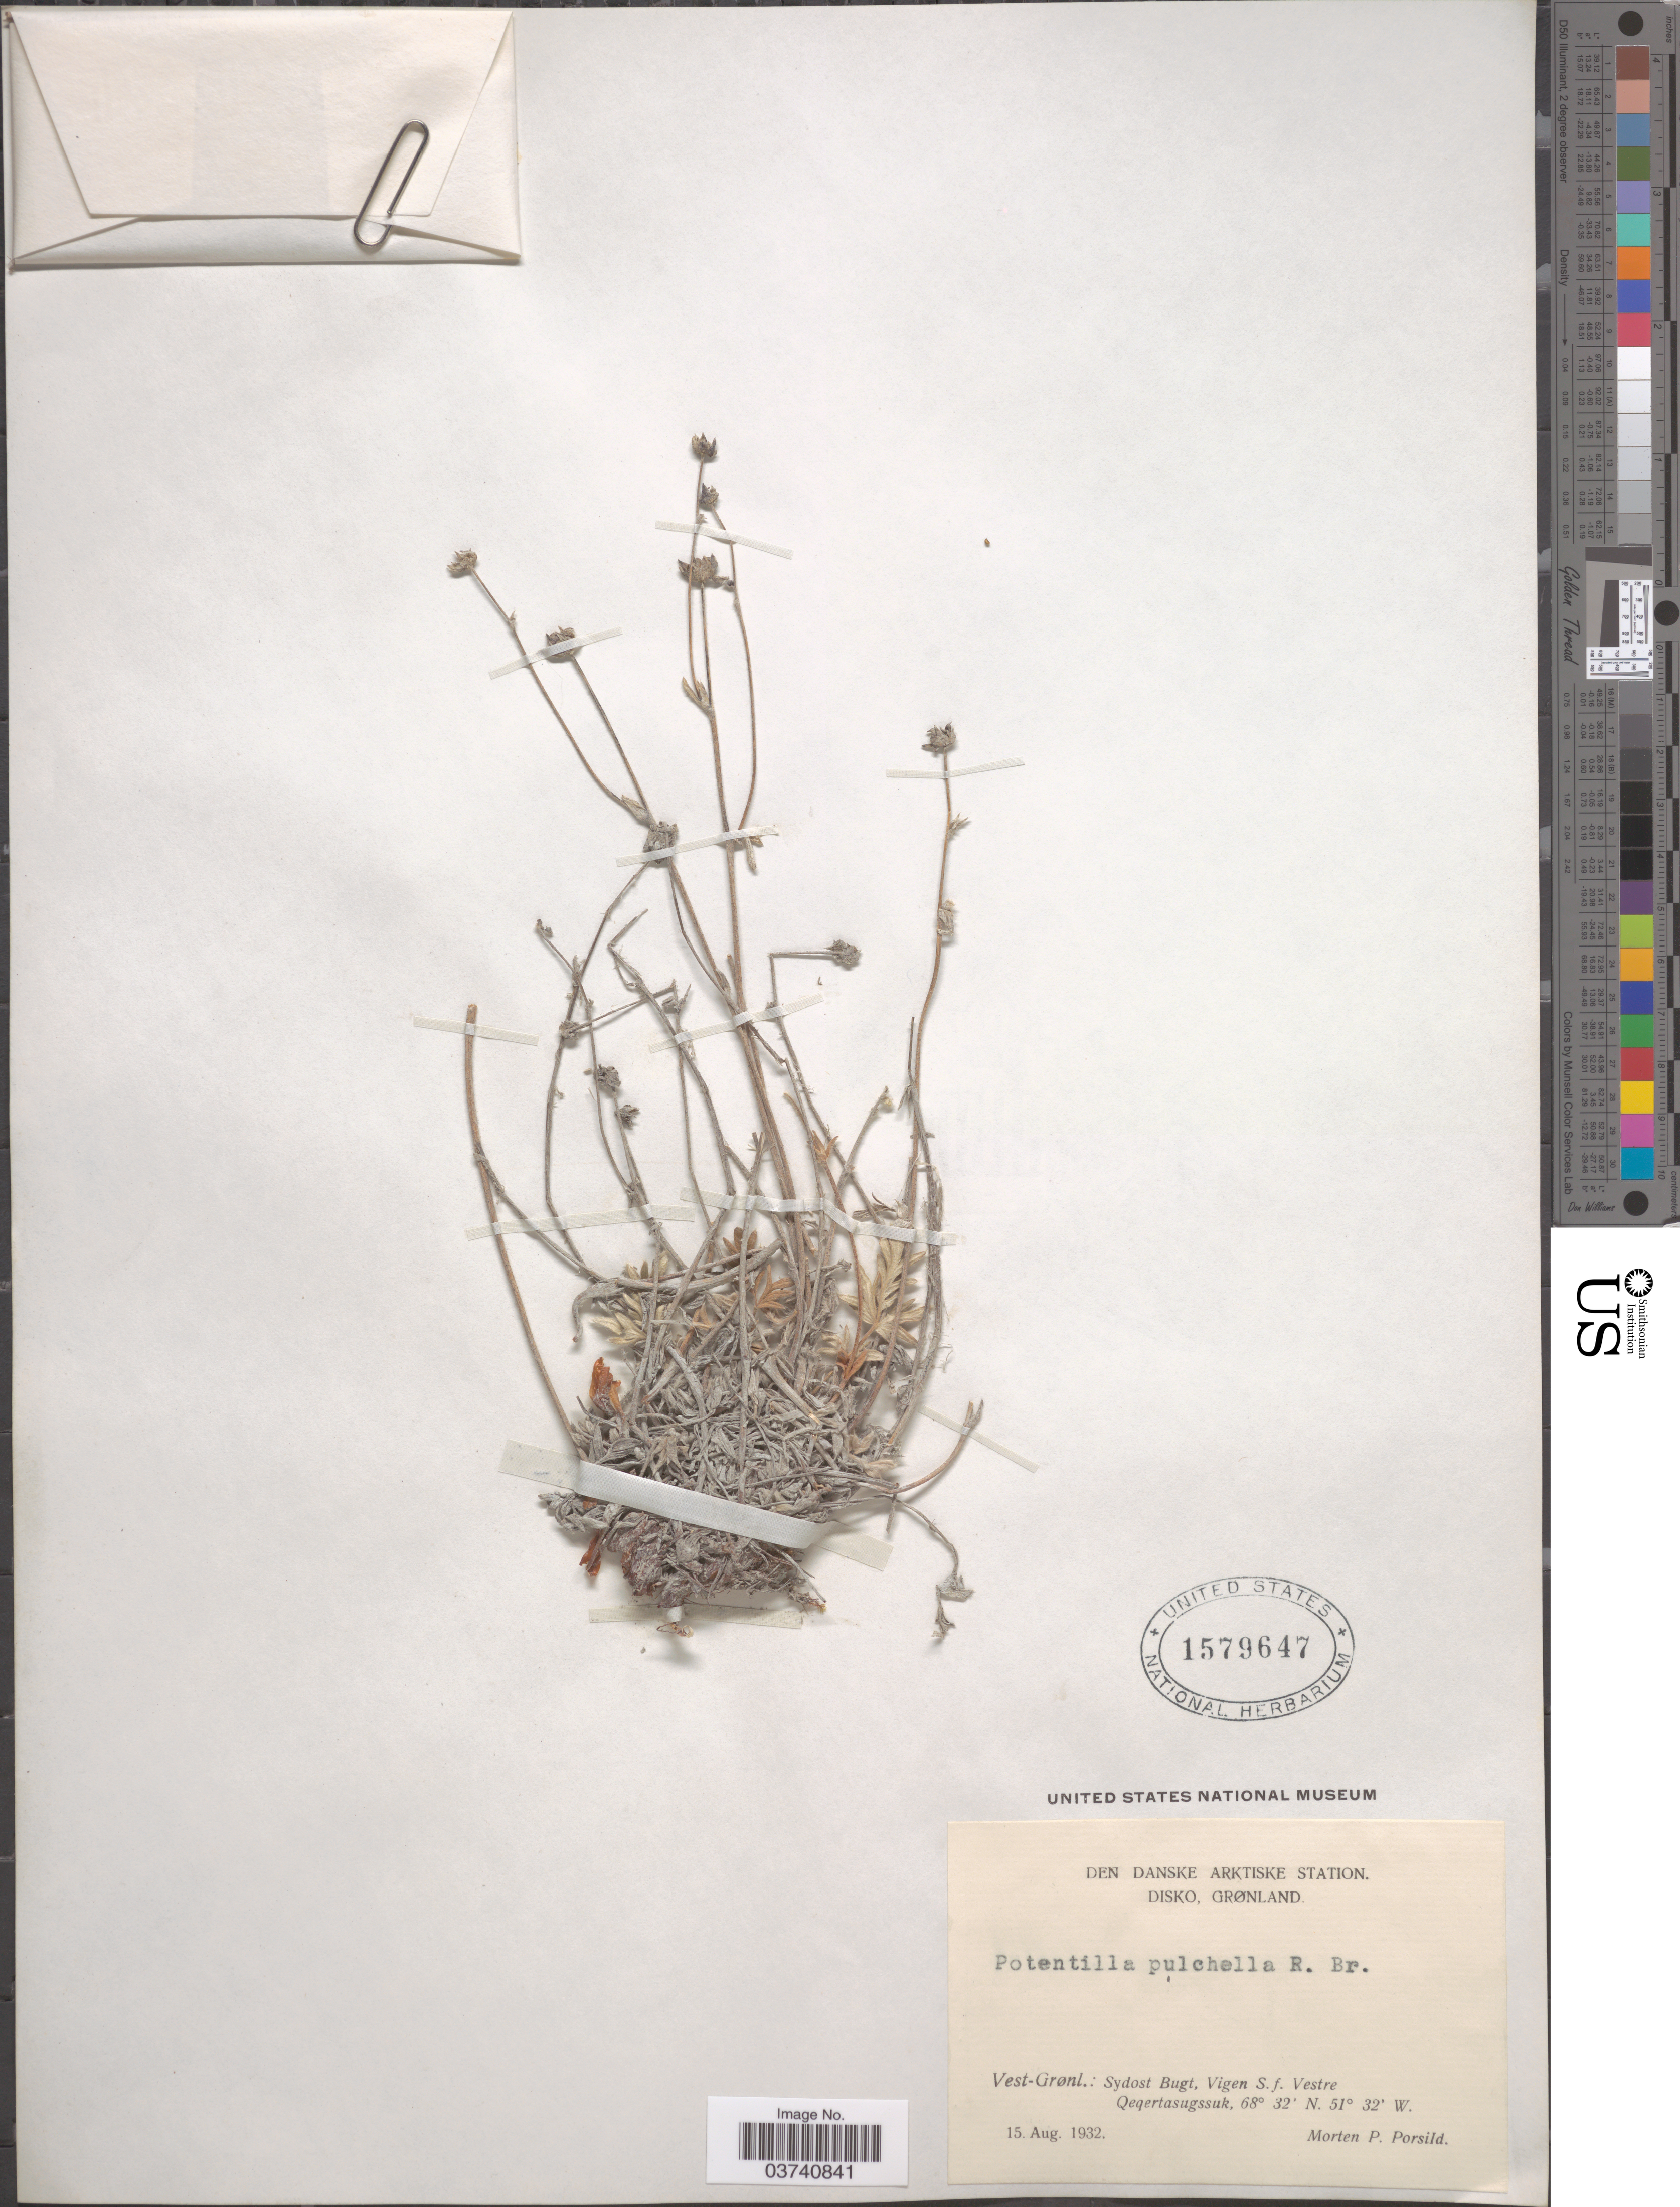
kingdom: Plantae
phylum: Tracheophyta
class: Magnoliopsida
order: Rosales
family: Rosaceae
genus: Potentilla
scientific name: Potentilla pulchella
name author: R. Br.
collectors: M. P. Porsild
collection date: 1932-08-15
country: Greenland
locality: Den Danske Arktiske Station. Disko, Grønland. Vest-Grønl.: Sydost Bugt, Vigen S.f. Vestre Qeqertasugssuk.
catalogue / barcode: US 1579647